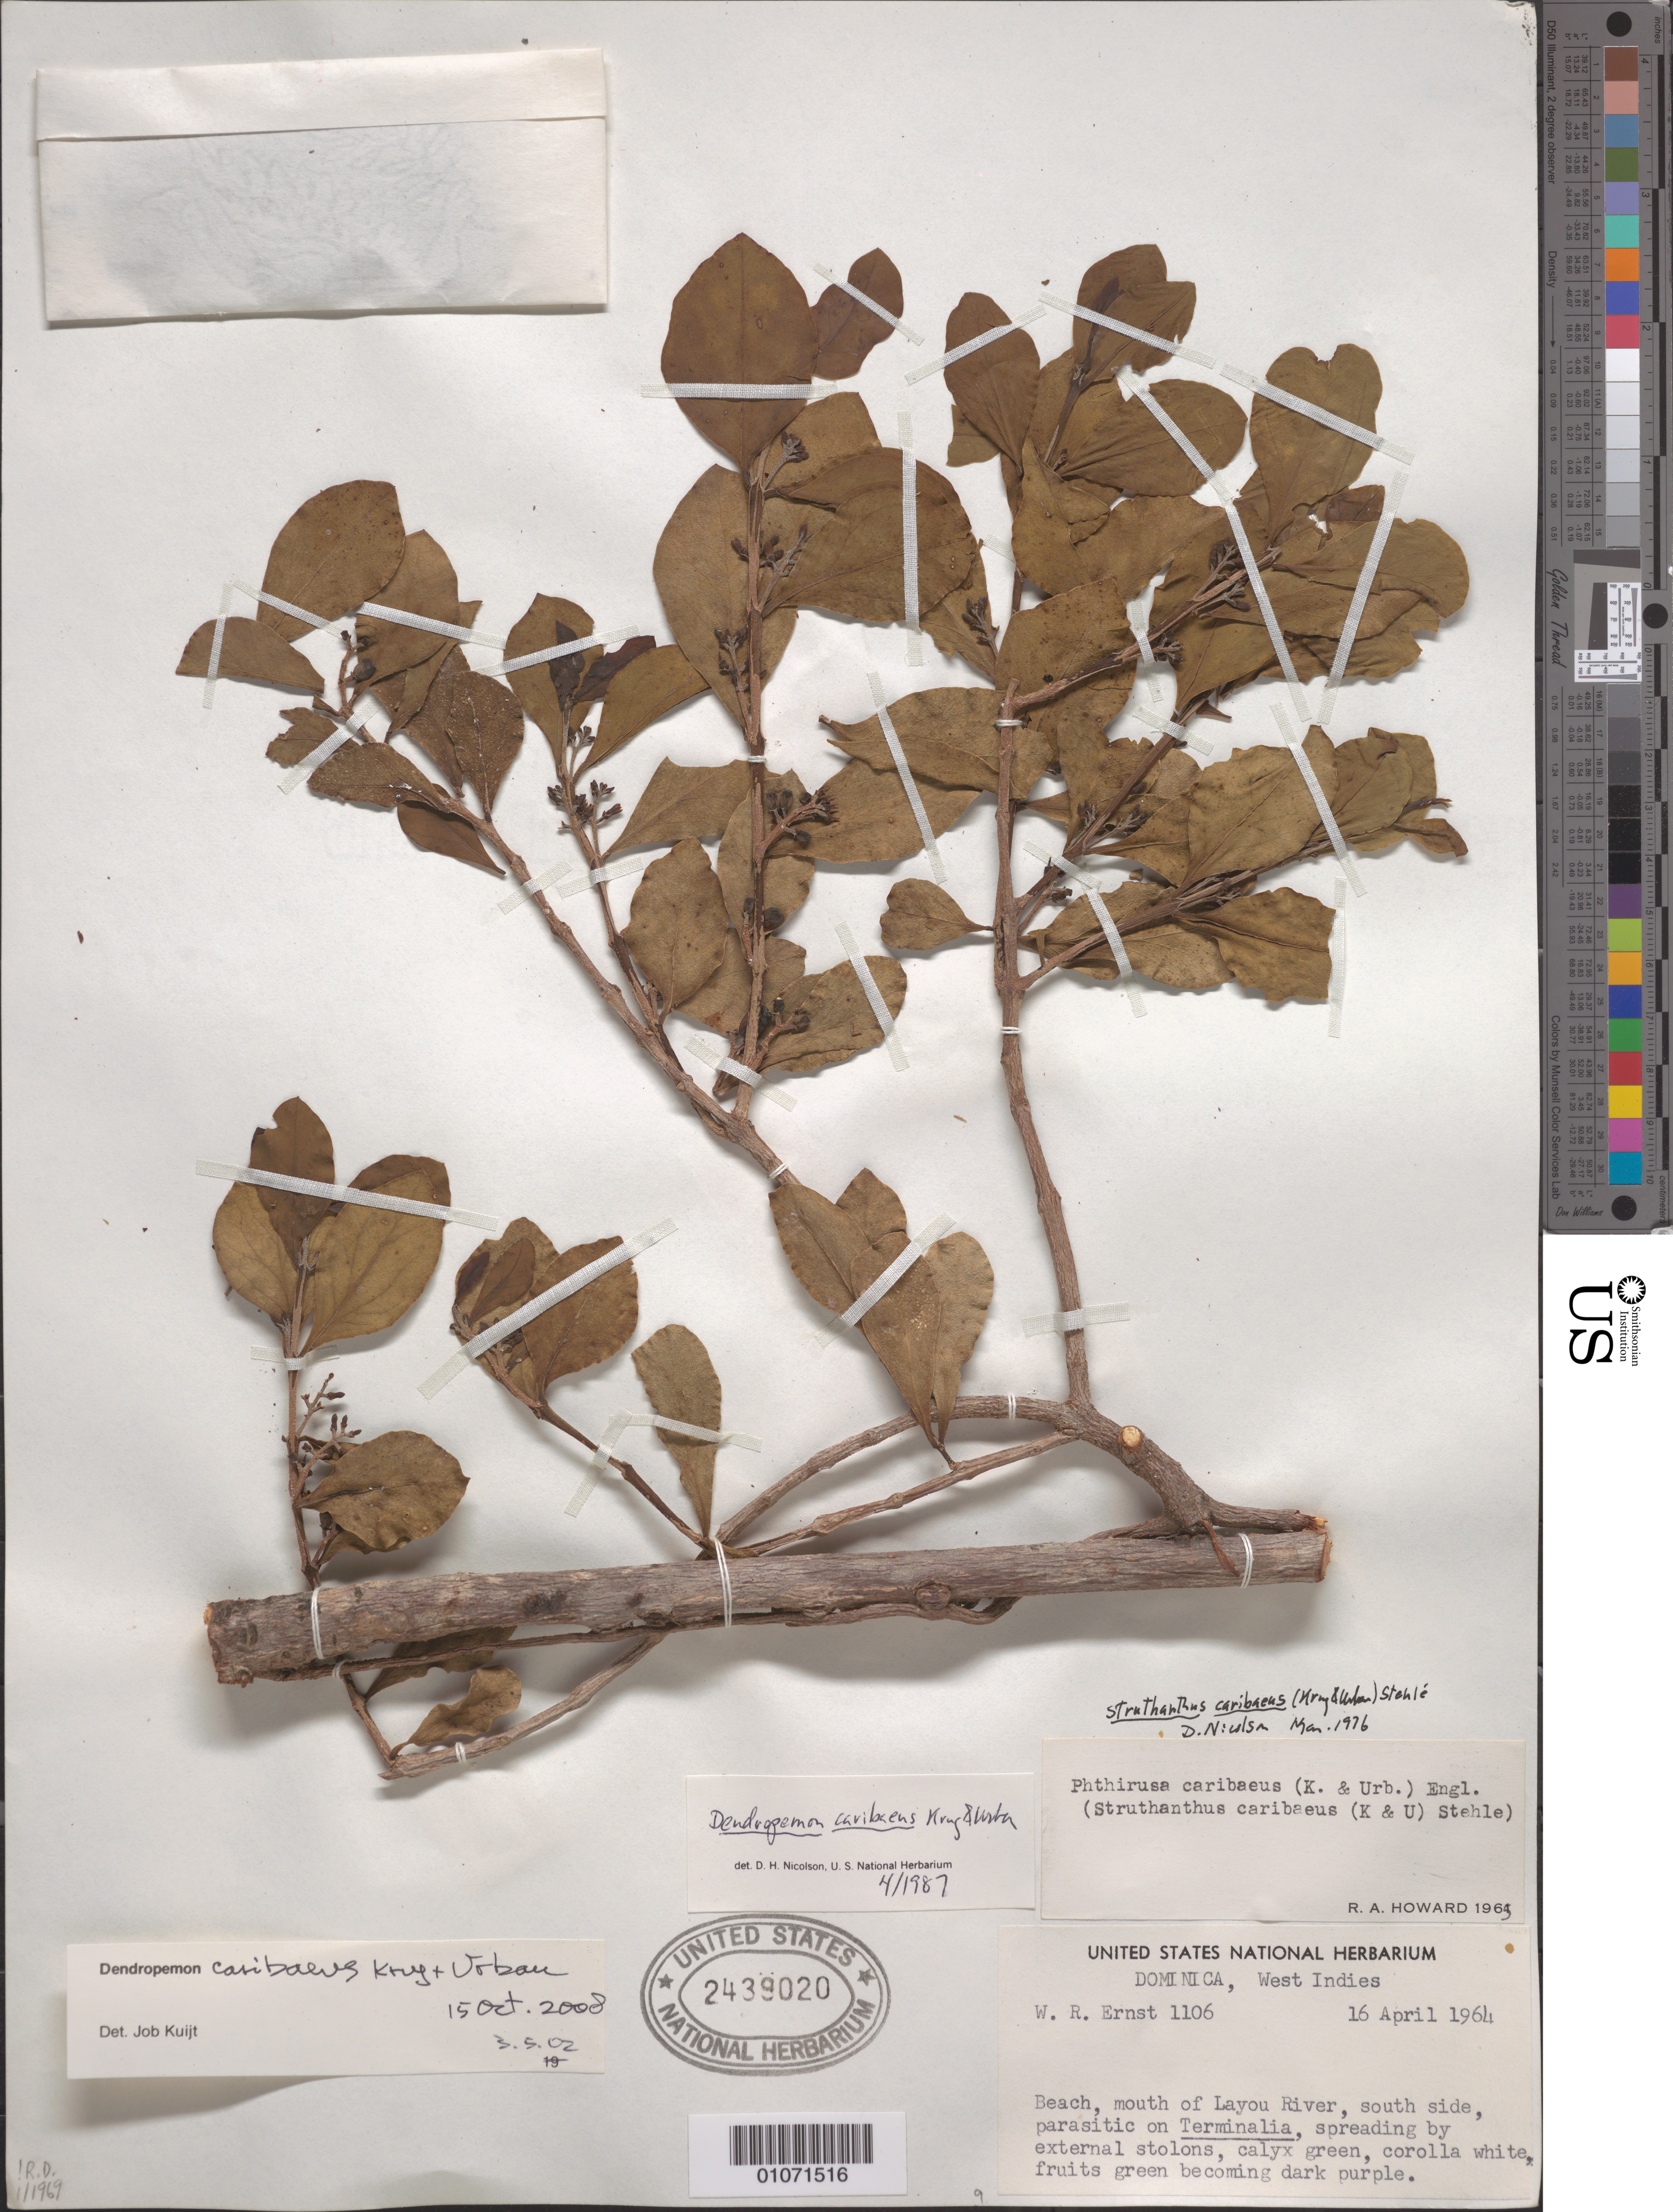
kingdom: Plantae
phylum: Tracheophyta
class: Magnoliopsida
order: Santalales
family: Loranthaceae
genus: Dendropemon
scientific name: Dendropemon caribaeus var. caribaeus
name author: Krug & Urb.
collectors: W. R. Ernst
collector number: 1106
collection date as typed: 16 Apr 1964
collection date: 1964-04-16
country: Dominica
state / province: St. Joseph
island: Dominica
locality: Beach, mouth of Layou River, south side.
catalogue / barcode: US 2439020